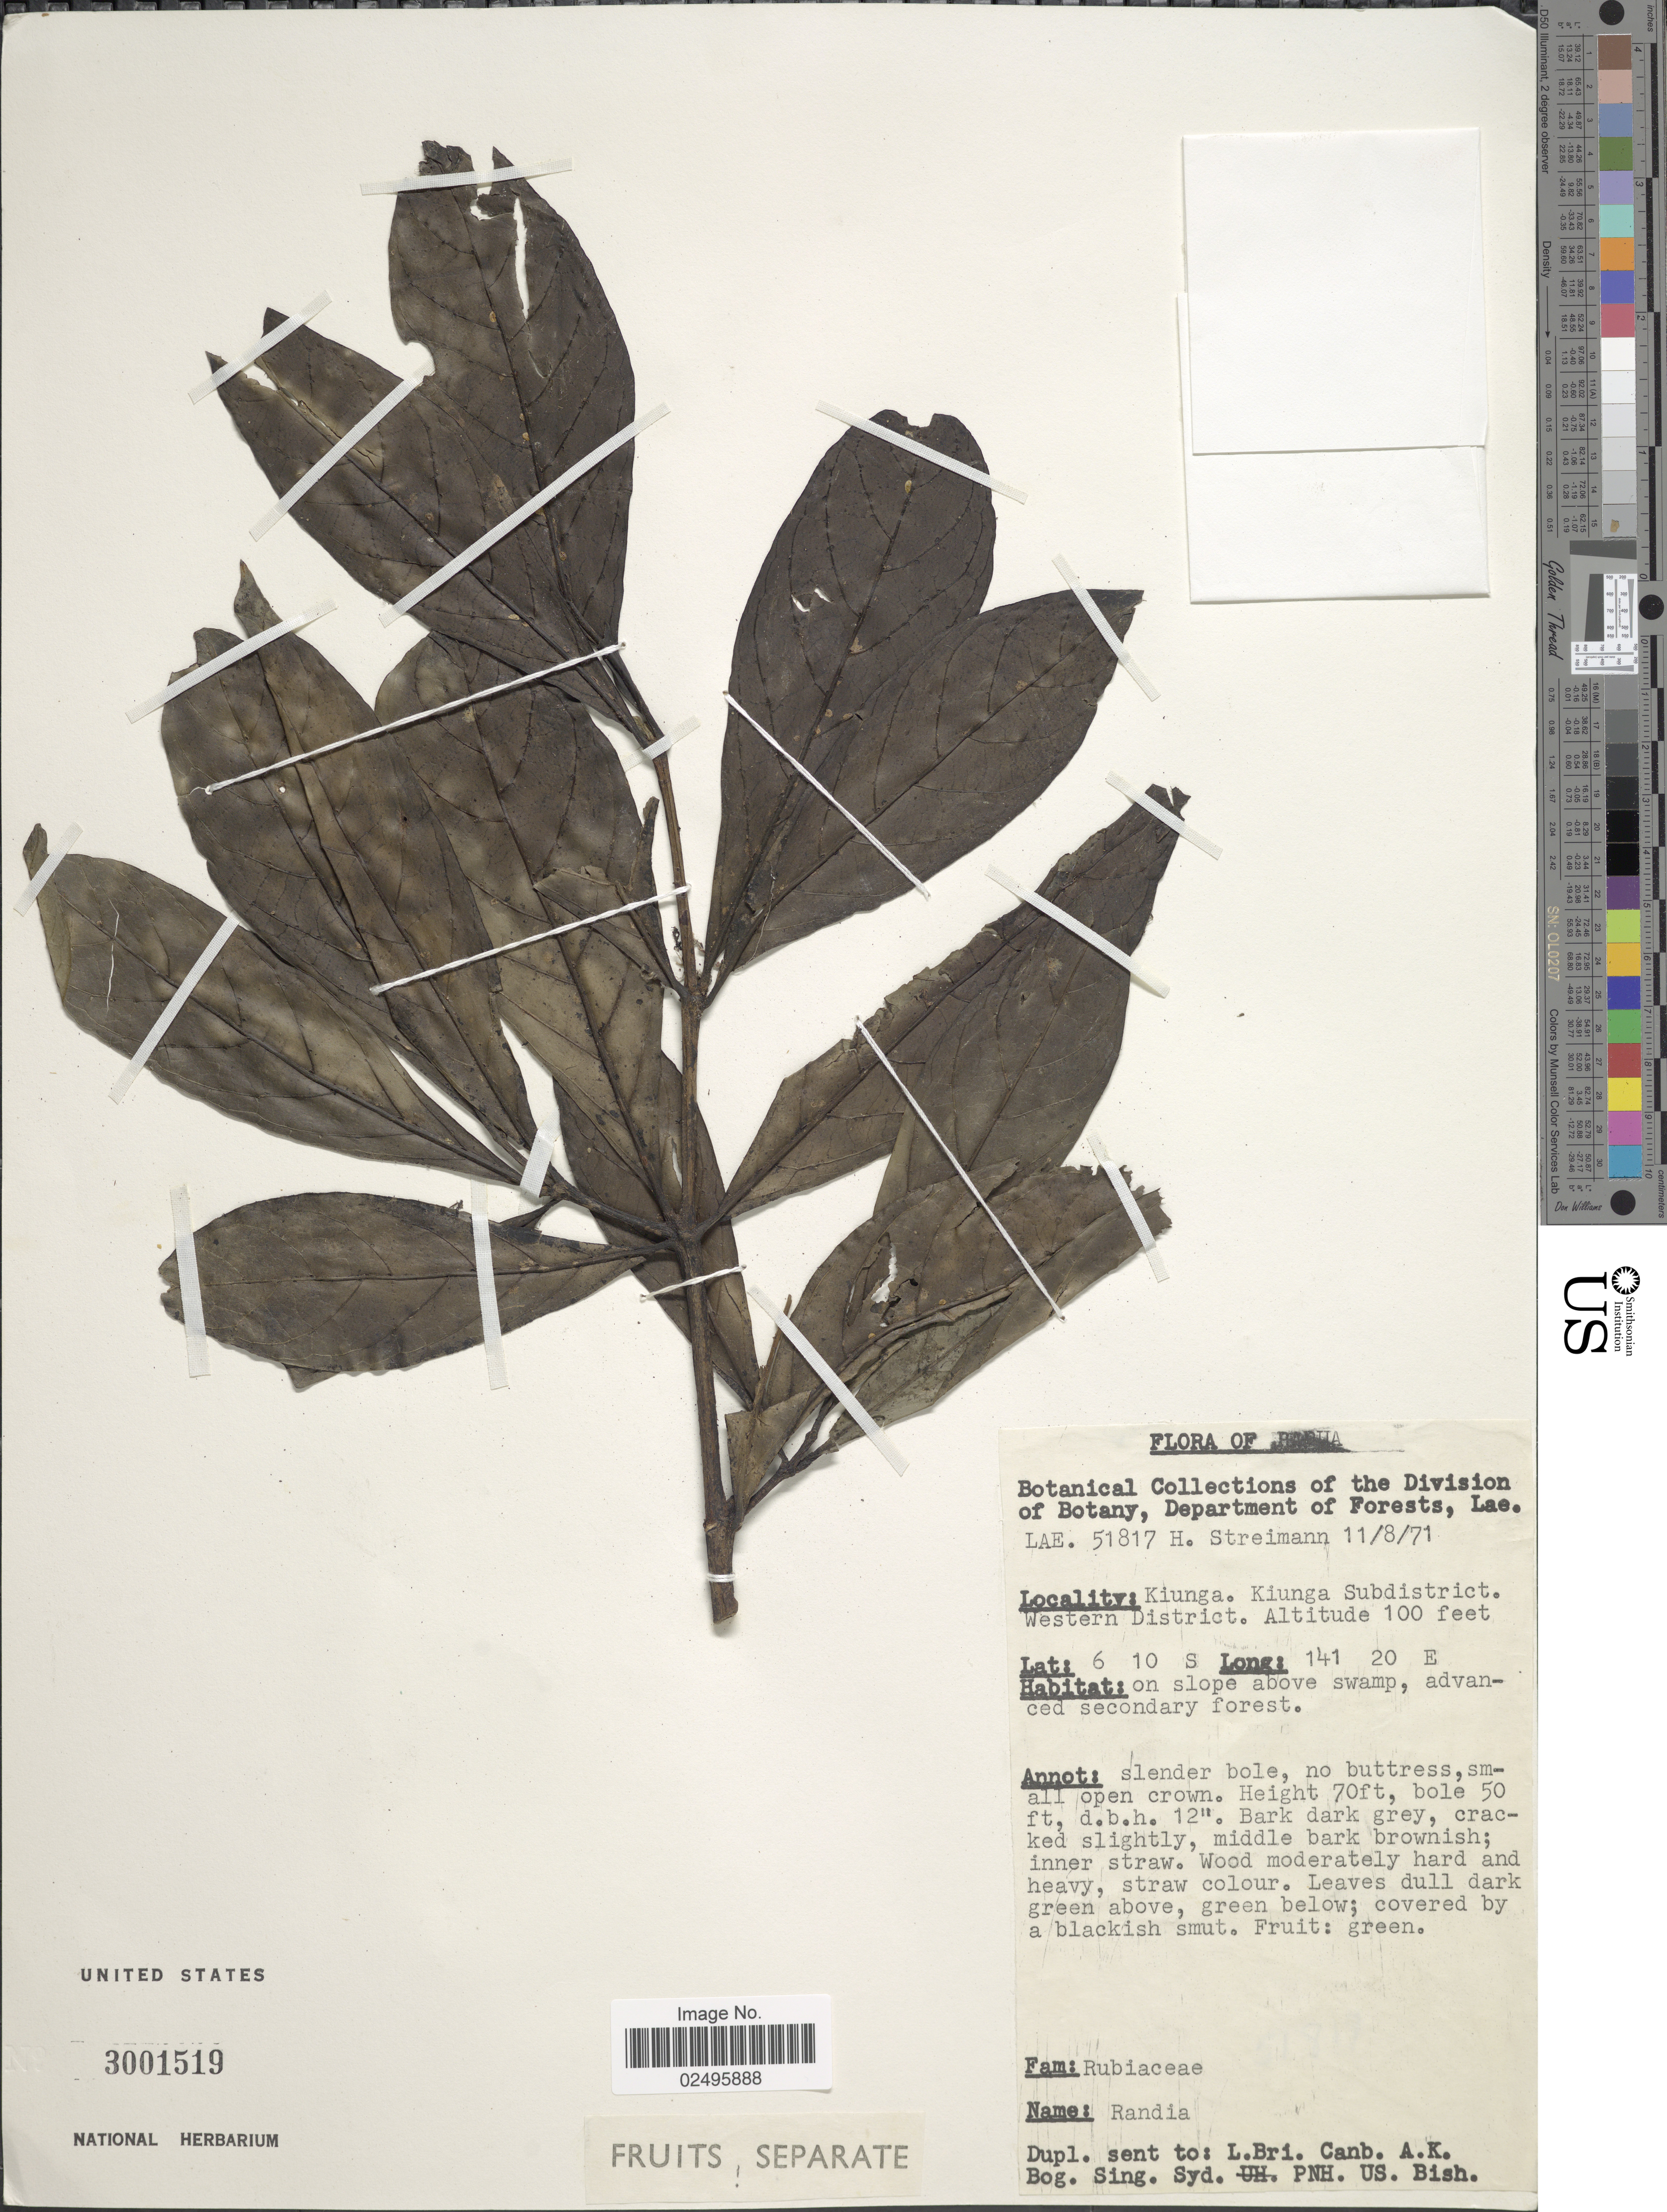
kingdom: Plantae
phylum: Tracheophyta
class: Magnoliopsida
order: Gentianales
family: Rubiaceae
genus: Rothmannia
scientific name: Rothmannia sp.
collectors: H. Streimann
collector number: LAE 51817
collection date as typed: Transcribed d/m/y: 11/8/71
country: Papua New Guinea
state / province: Manus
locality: Kiunga. Kiunga Subdistrict. Western District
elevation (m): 30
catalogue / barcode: US 3001519